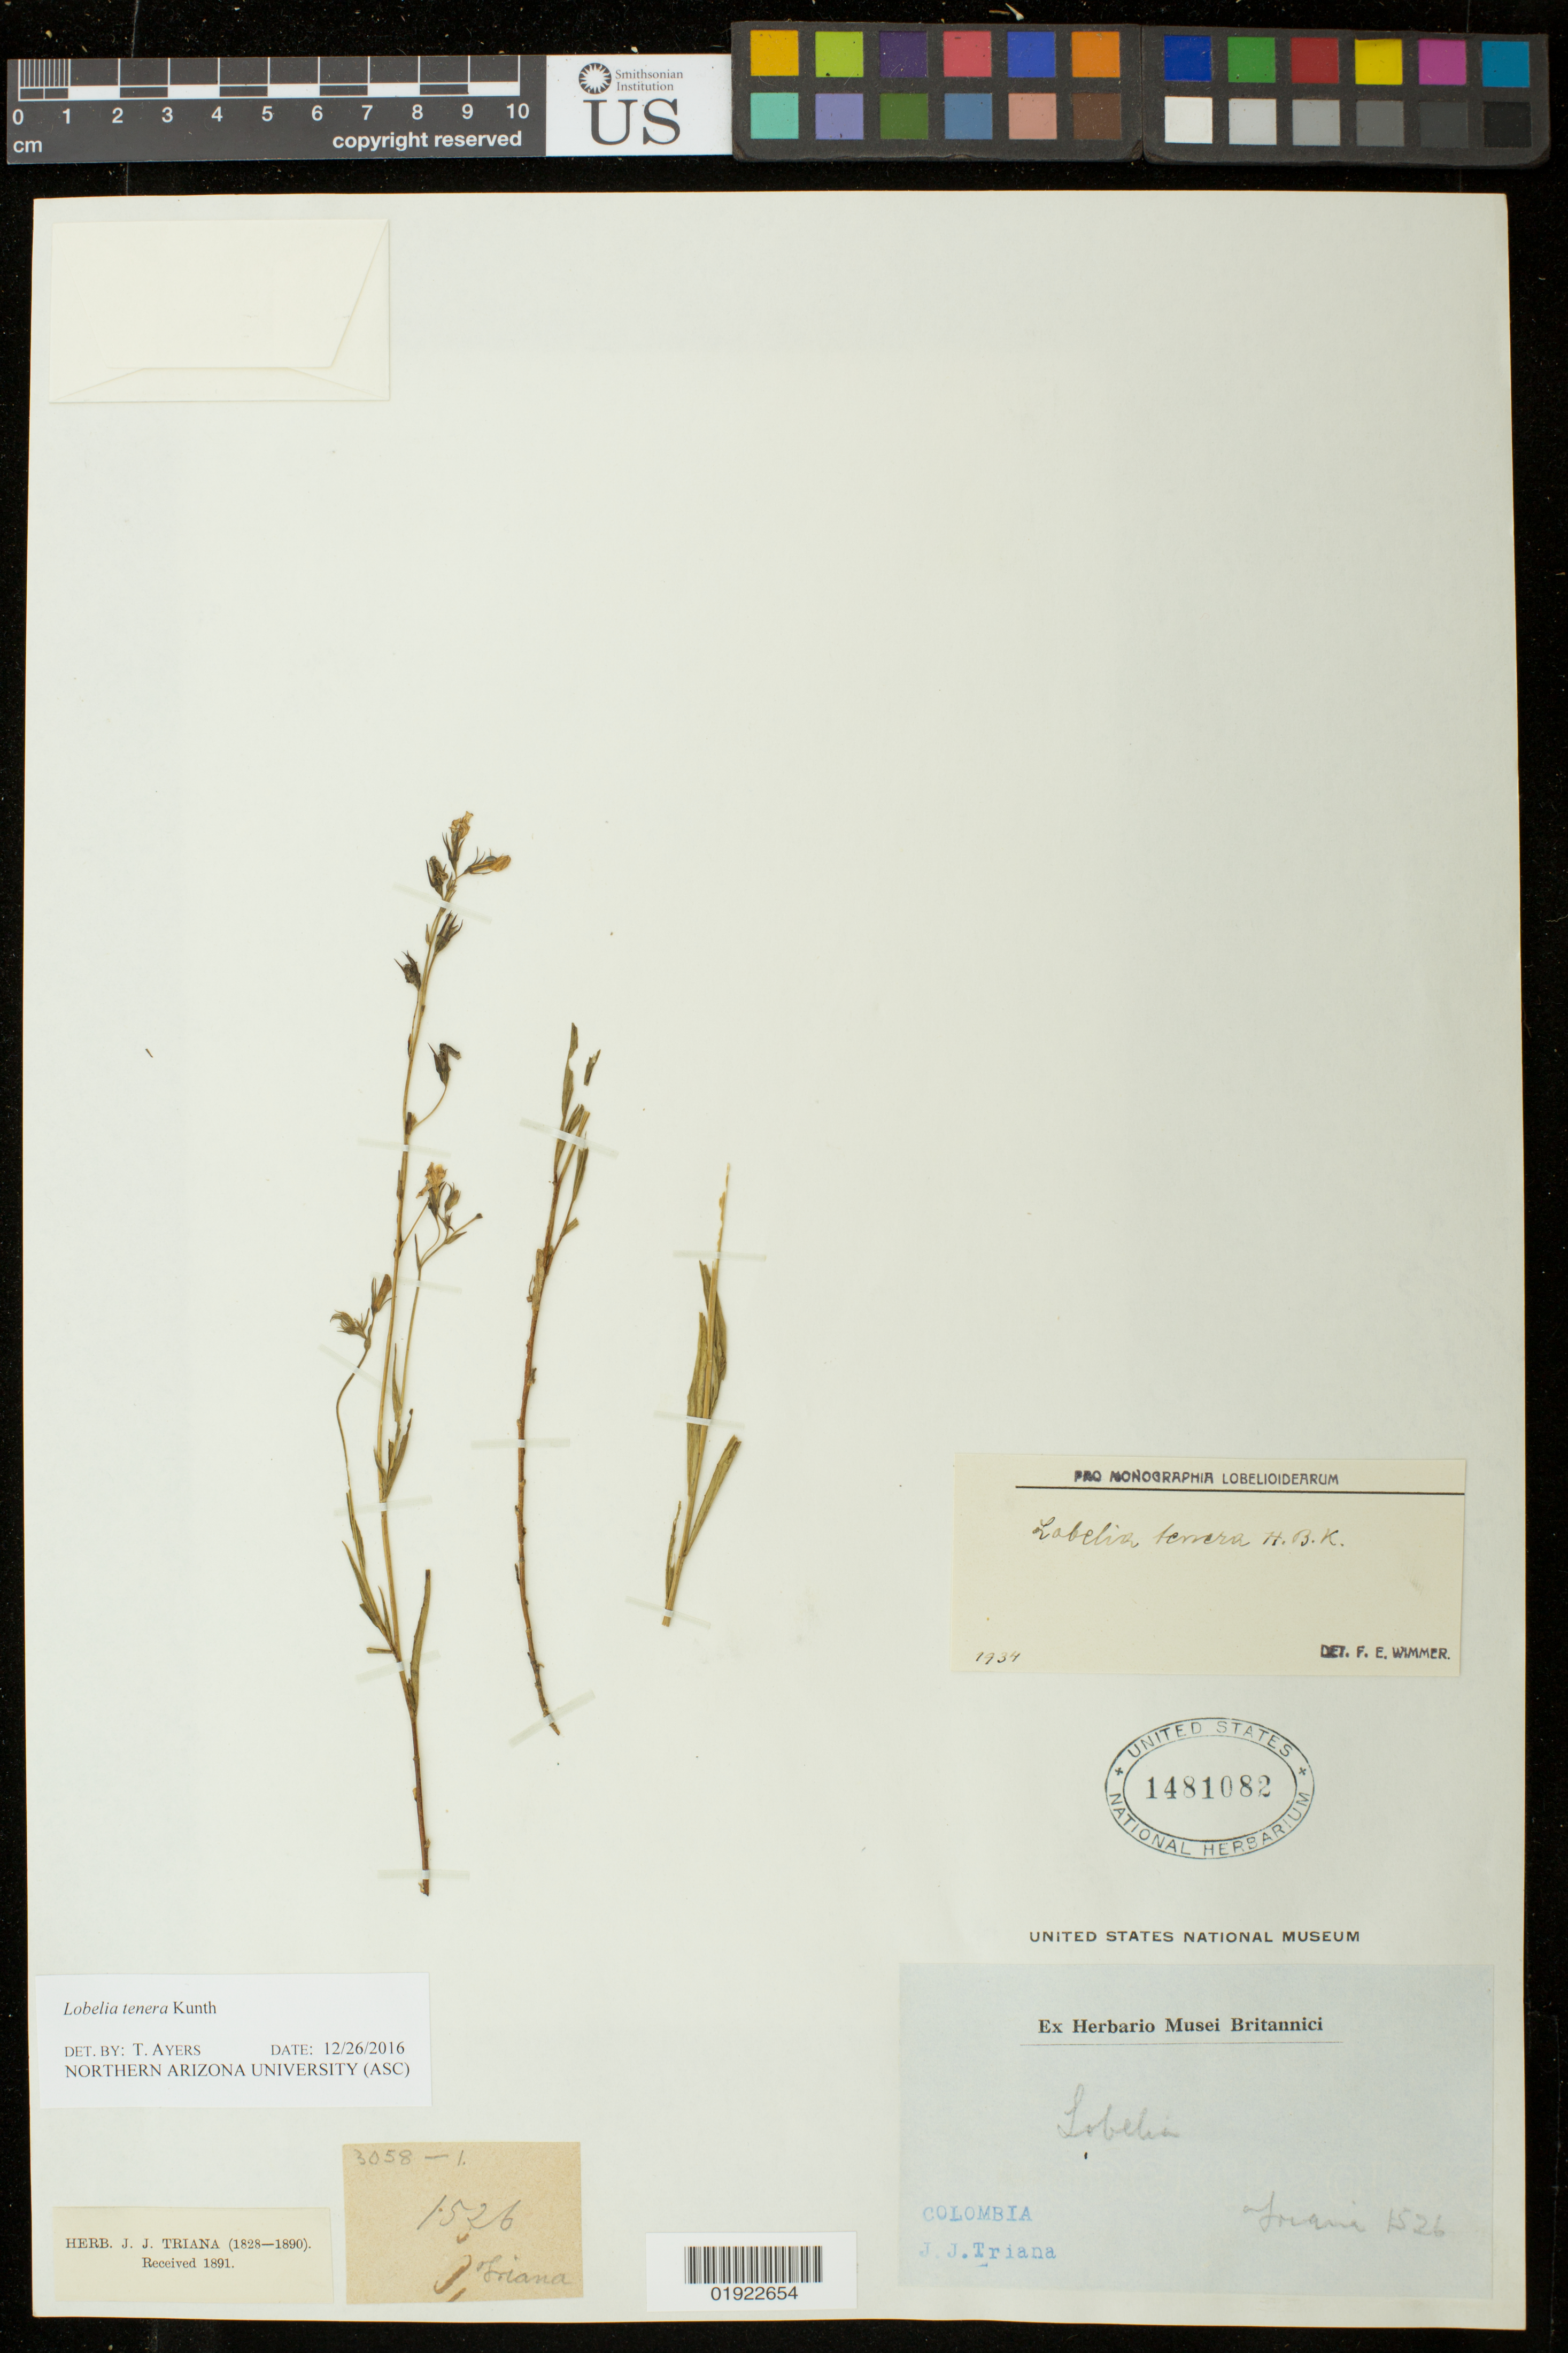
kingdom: Plantae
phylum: Tracheophyta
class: Magnoliopsida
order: Asterales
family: Campanulaceae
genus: Lobelia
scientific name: Lobelia tenera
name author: Kunth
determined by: Ayers, Tina J.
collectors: J. J. Triana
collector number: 1526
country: Colombia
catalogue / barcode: US 1481082